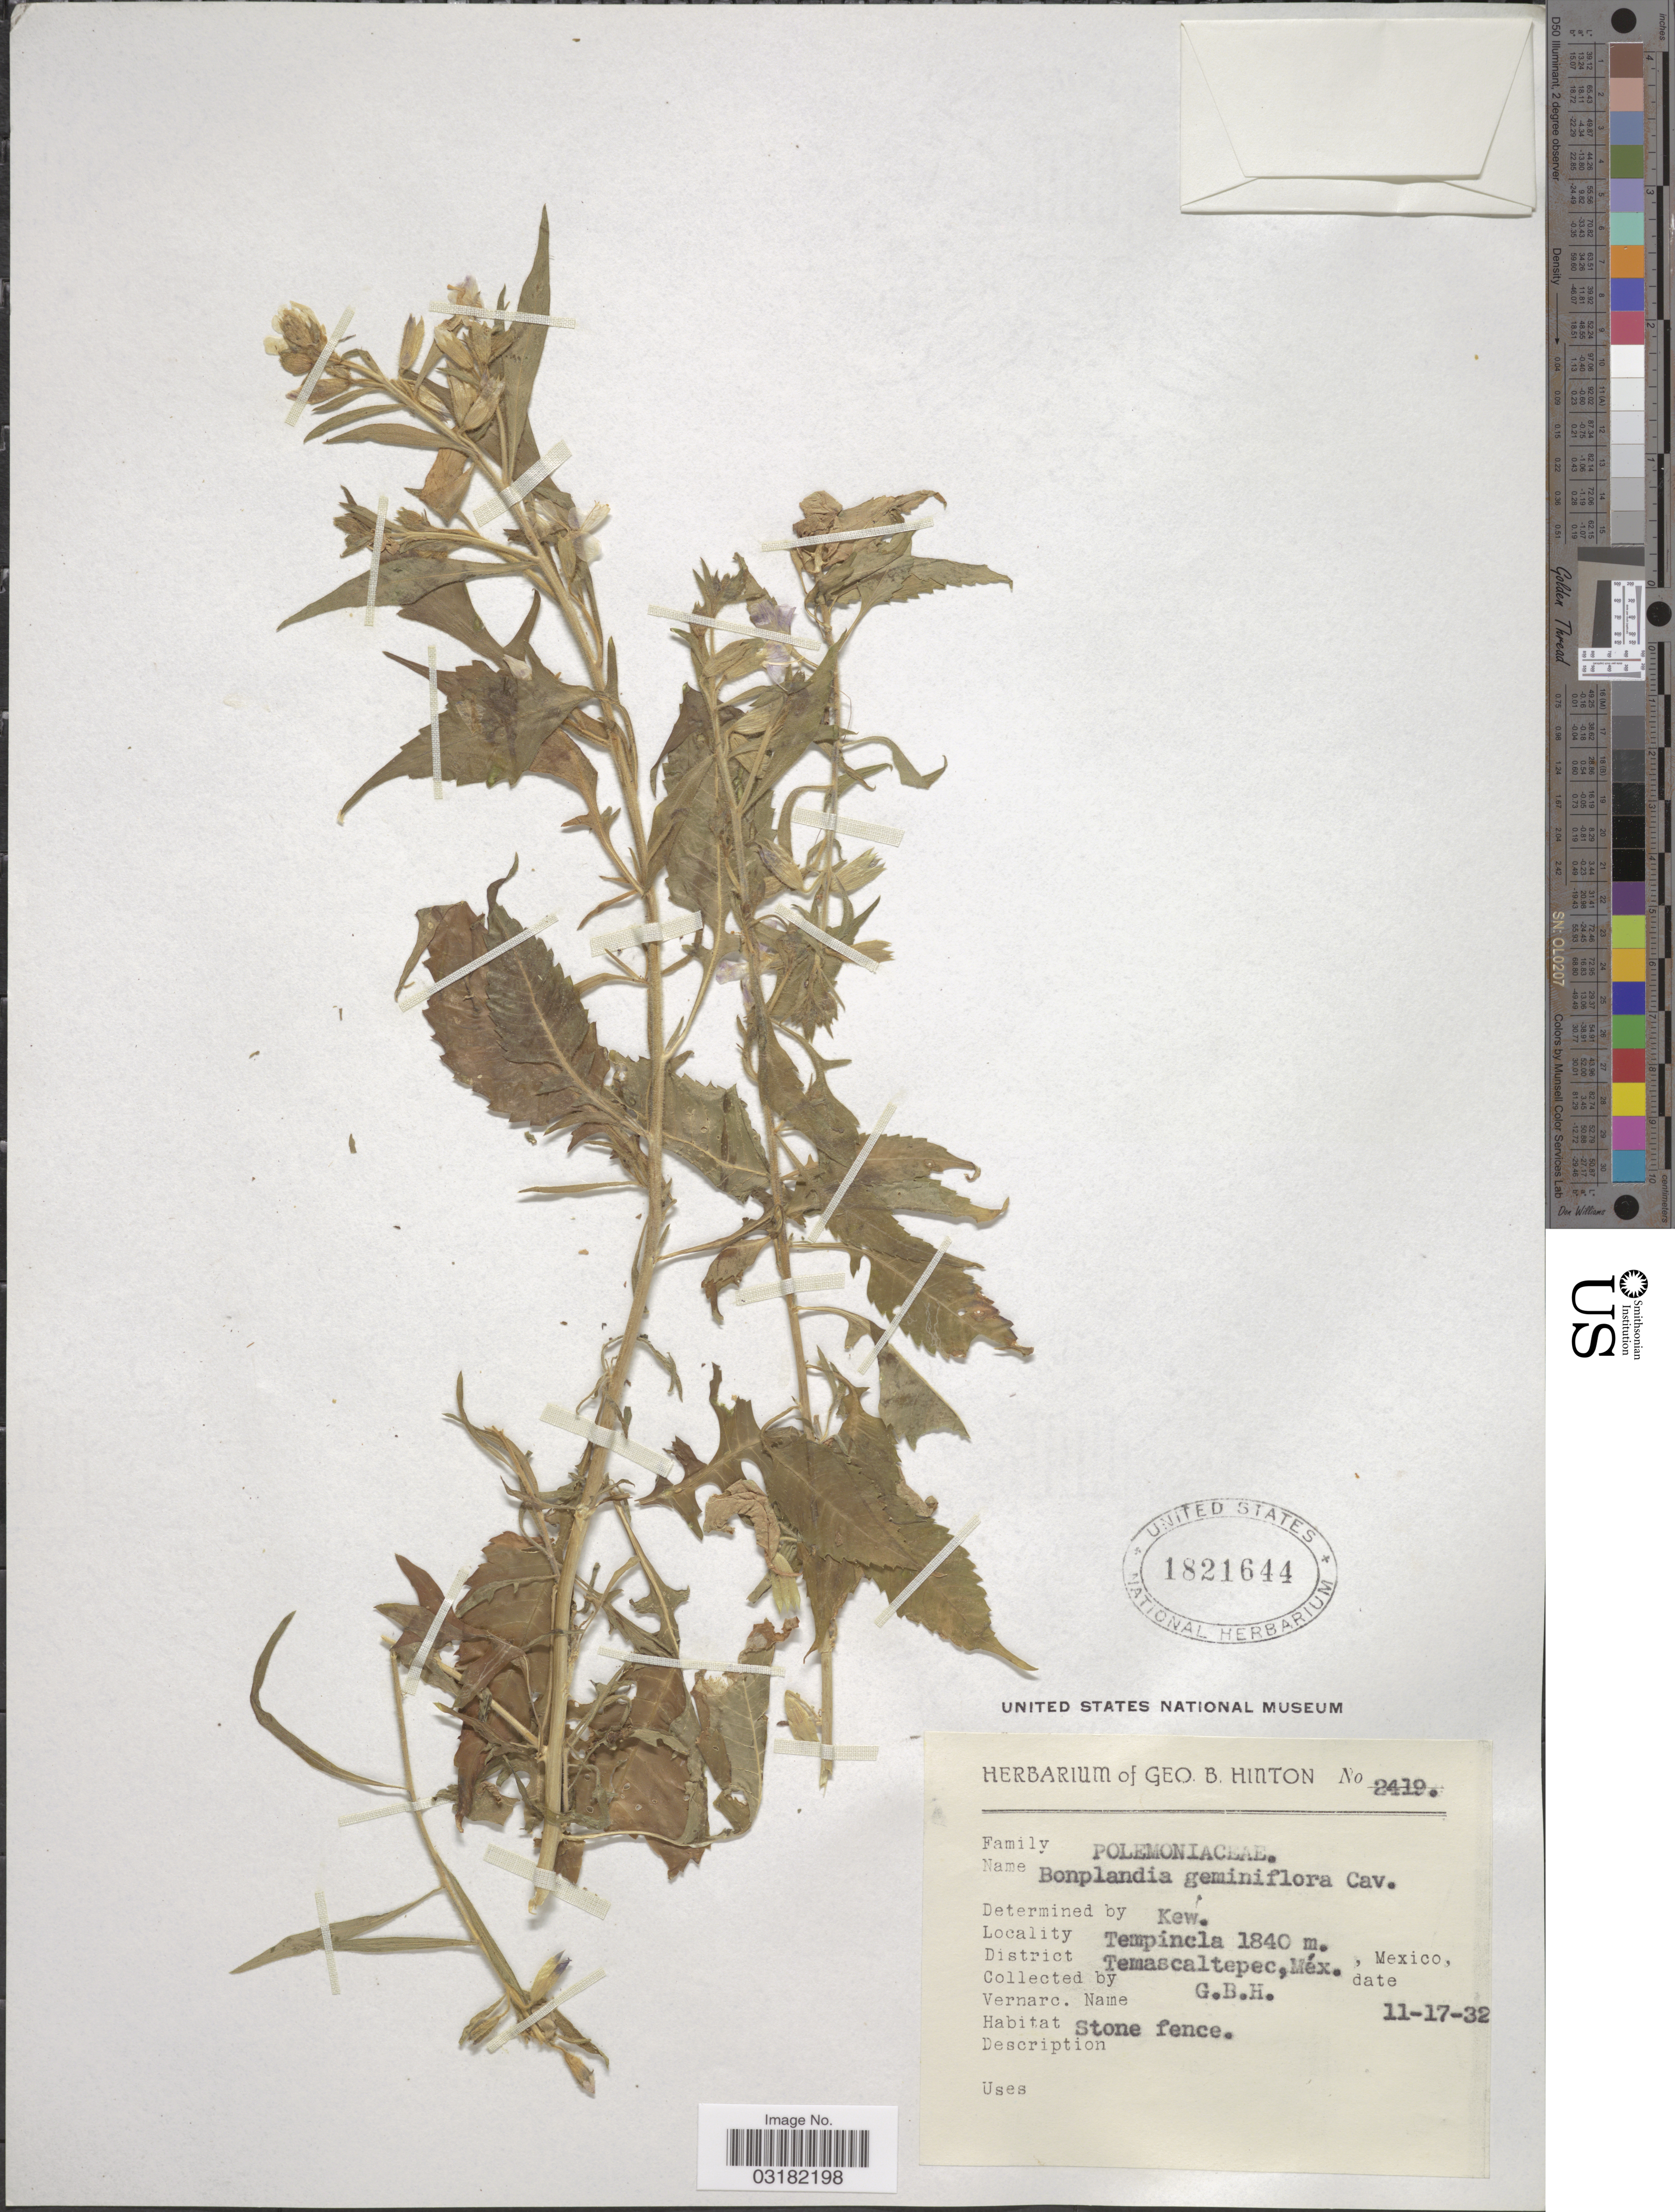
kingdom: Plantae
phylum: Tracheophyta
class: Magnoliopsida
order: Ericales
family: Polemoniaceae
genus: Bonplandia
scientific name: Bonplandia geminiflora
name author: Cav.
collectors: G. B. Hinton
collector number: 2419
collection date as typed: Transcribed d/m/y: 17/11/32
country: Mexico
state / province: México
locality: Tempincla. District Temascaltepec.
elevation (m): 1840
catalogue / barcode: US 1821644